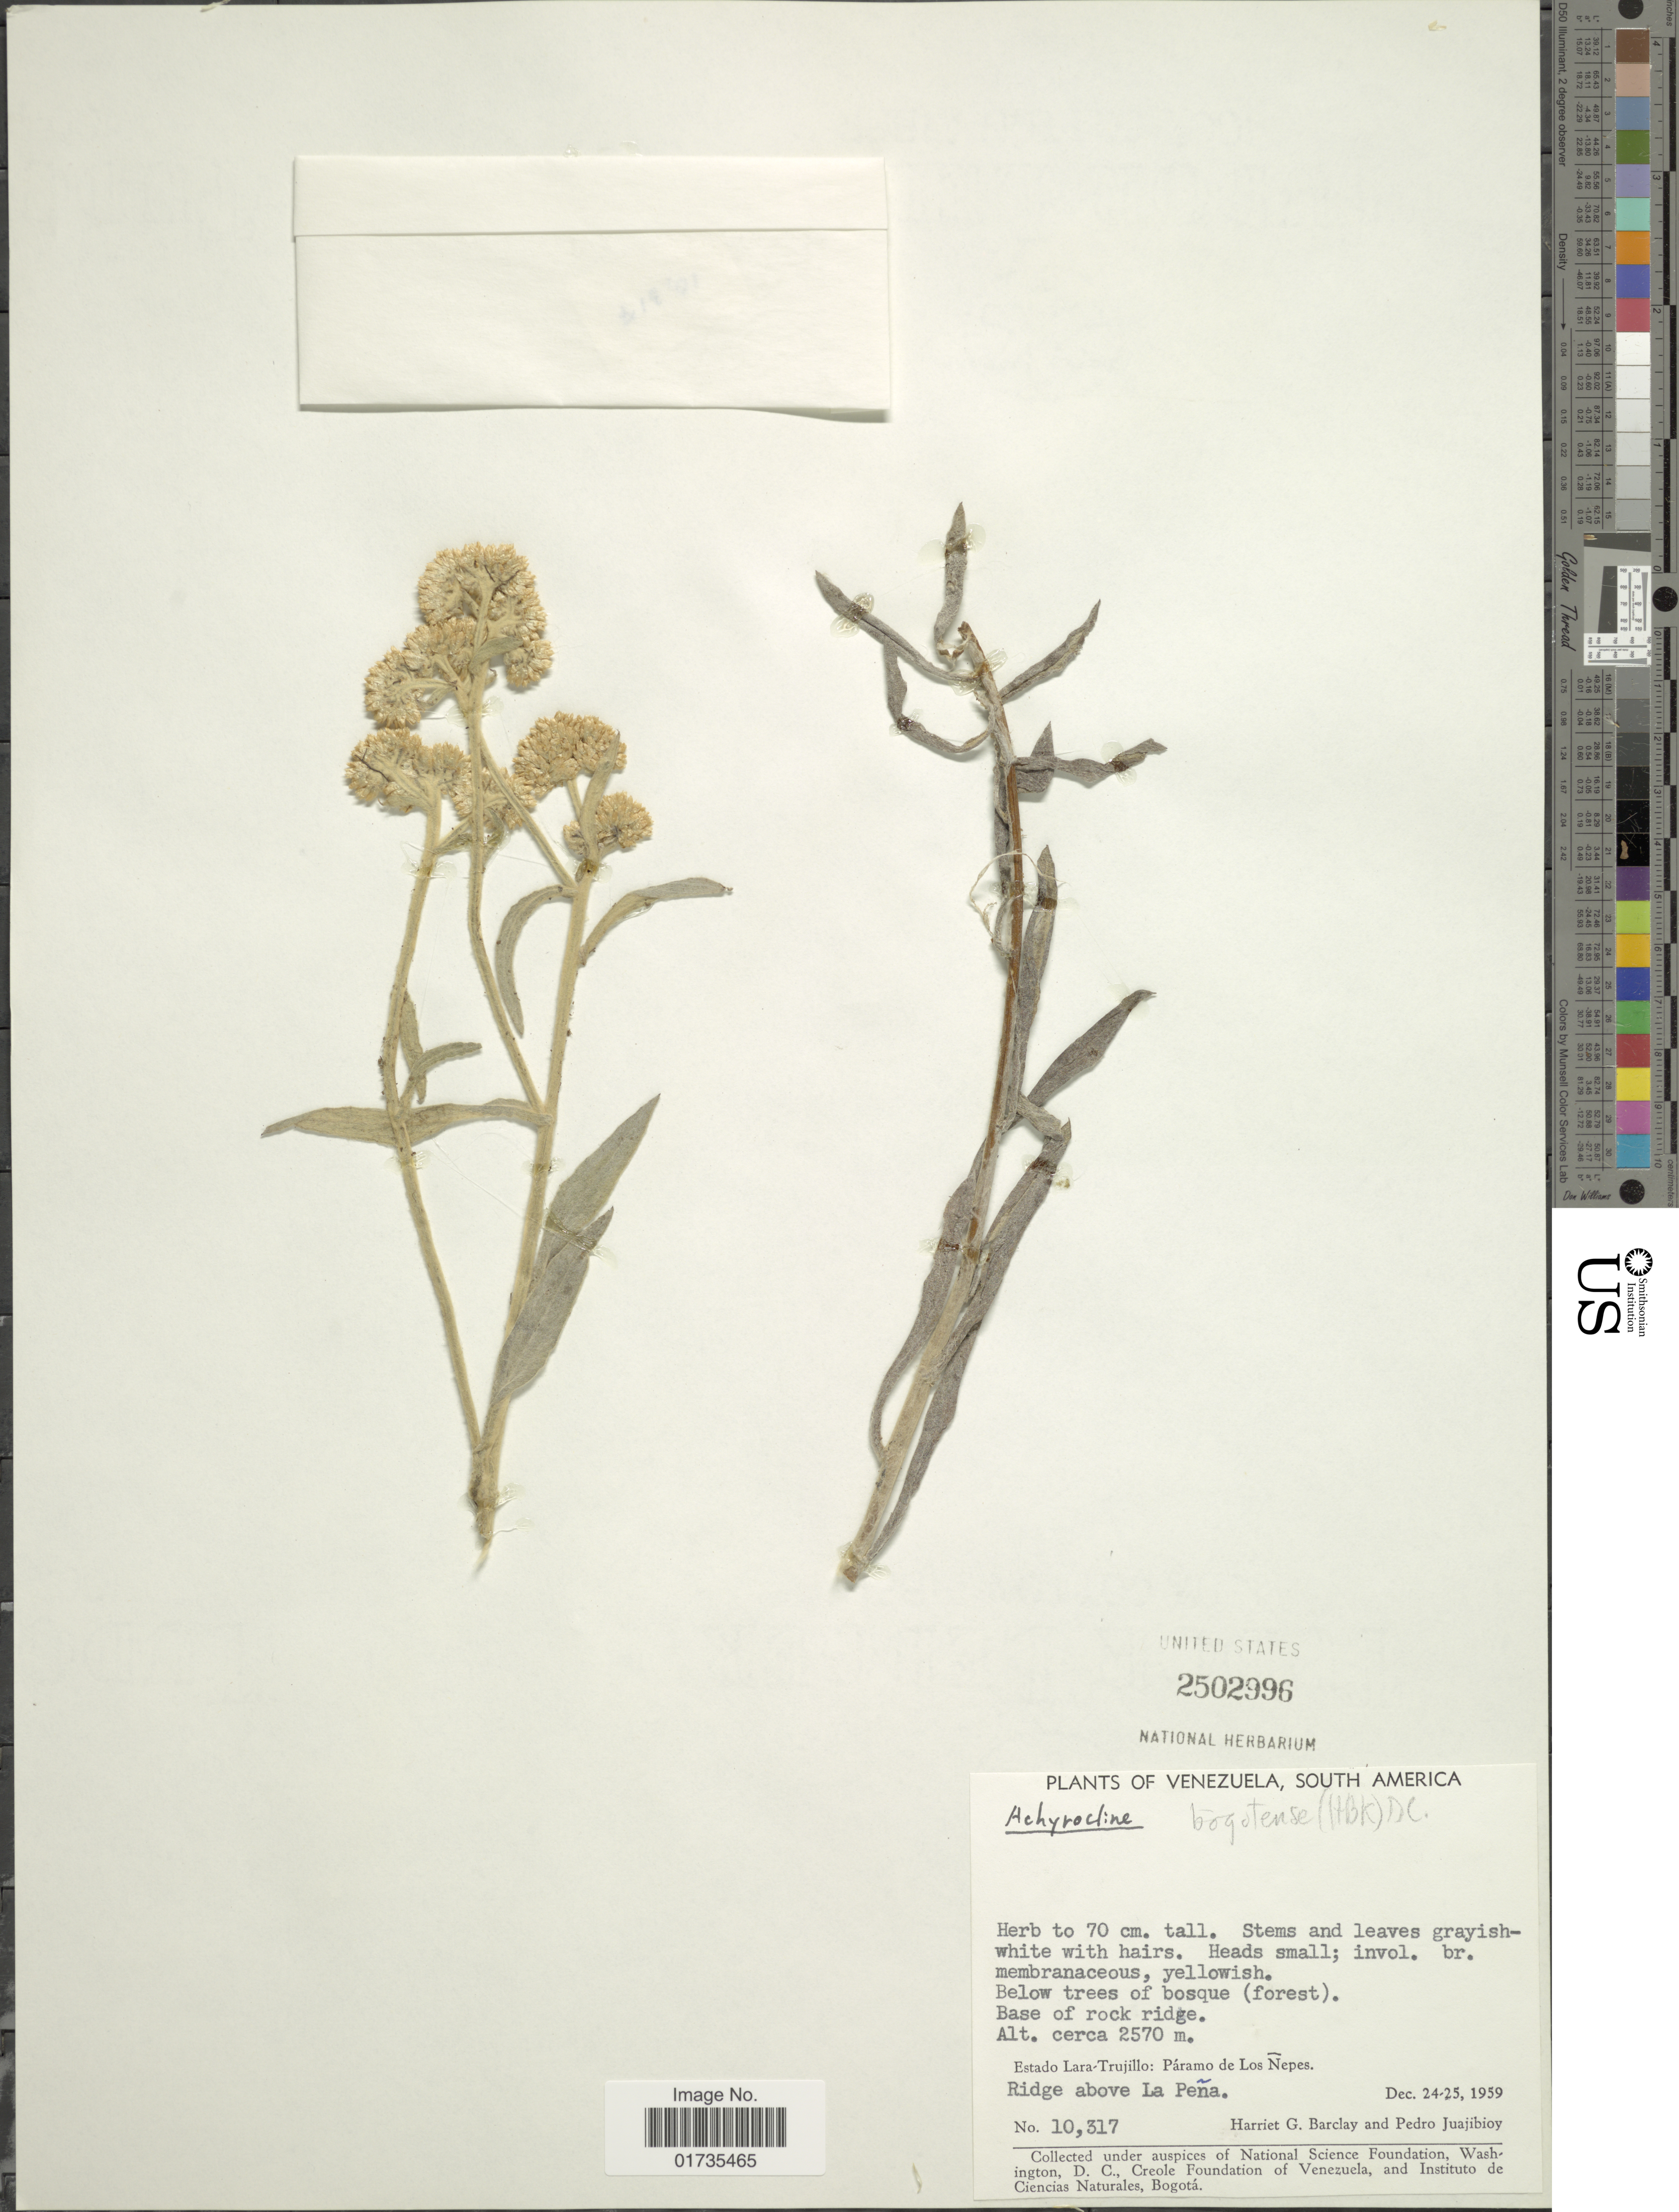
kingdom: Plantae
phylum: Tracheophyta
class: Magnoliopsida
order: Asterales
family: Asteraceae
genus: Achyrocline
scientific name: Achyrocline bogotensis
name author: (Kunth) DC.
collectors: H. G. Barclay & P. Juajibioy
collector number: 10317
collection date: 1959-12-24/1959-12-25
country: Venezuela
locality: Venezuela, South America. Estado Lara-Trujillo: Paramo de Los Nepes. Ridge above La Peña. Base of rock ridge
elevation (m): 2570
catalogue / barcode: US 2502996